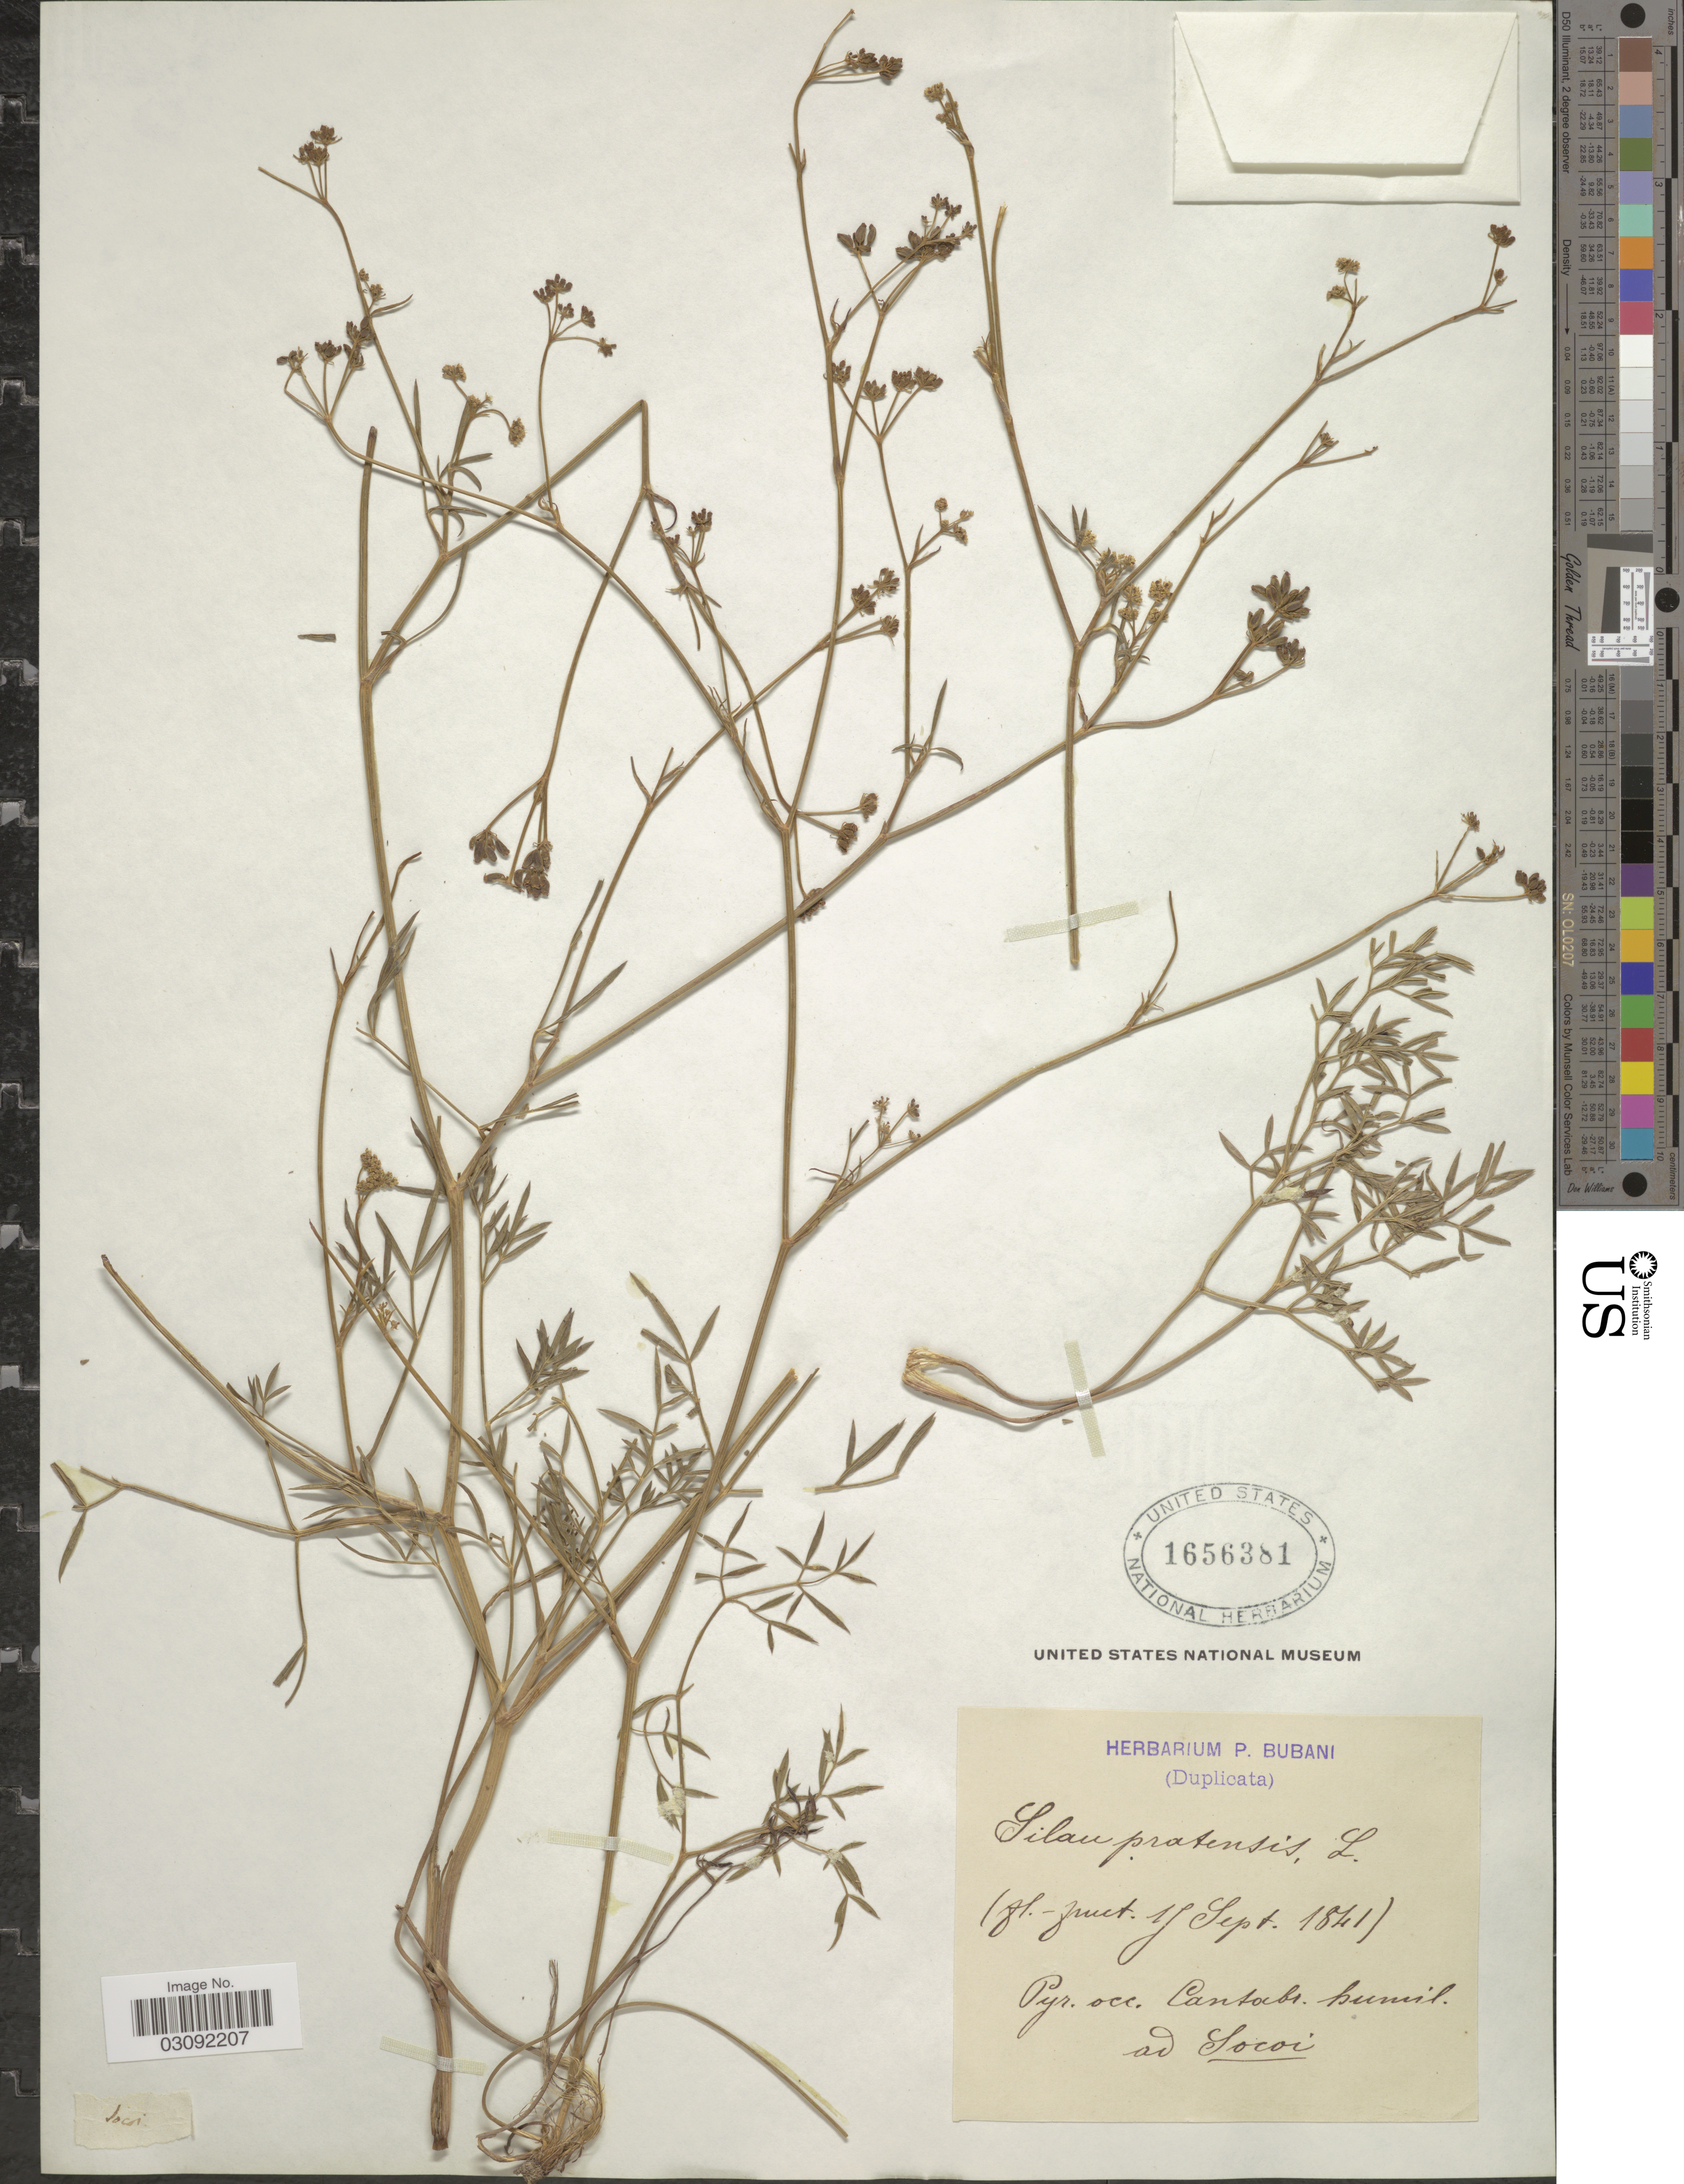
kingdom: Plantae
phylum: Tracheophyta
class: Magnoliopsida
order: Apiales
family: Apiaceae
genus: Silaum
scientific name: Silaum pratense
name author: Besser ex Schult.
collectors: ex herb. P. Bubani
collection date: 1841-09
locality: Pyr. occ. Cantabr. humil [interpreted] ad Socoi.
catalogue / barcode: US 1656381